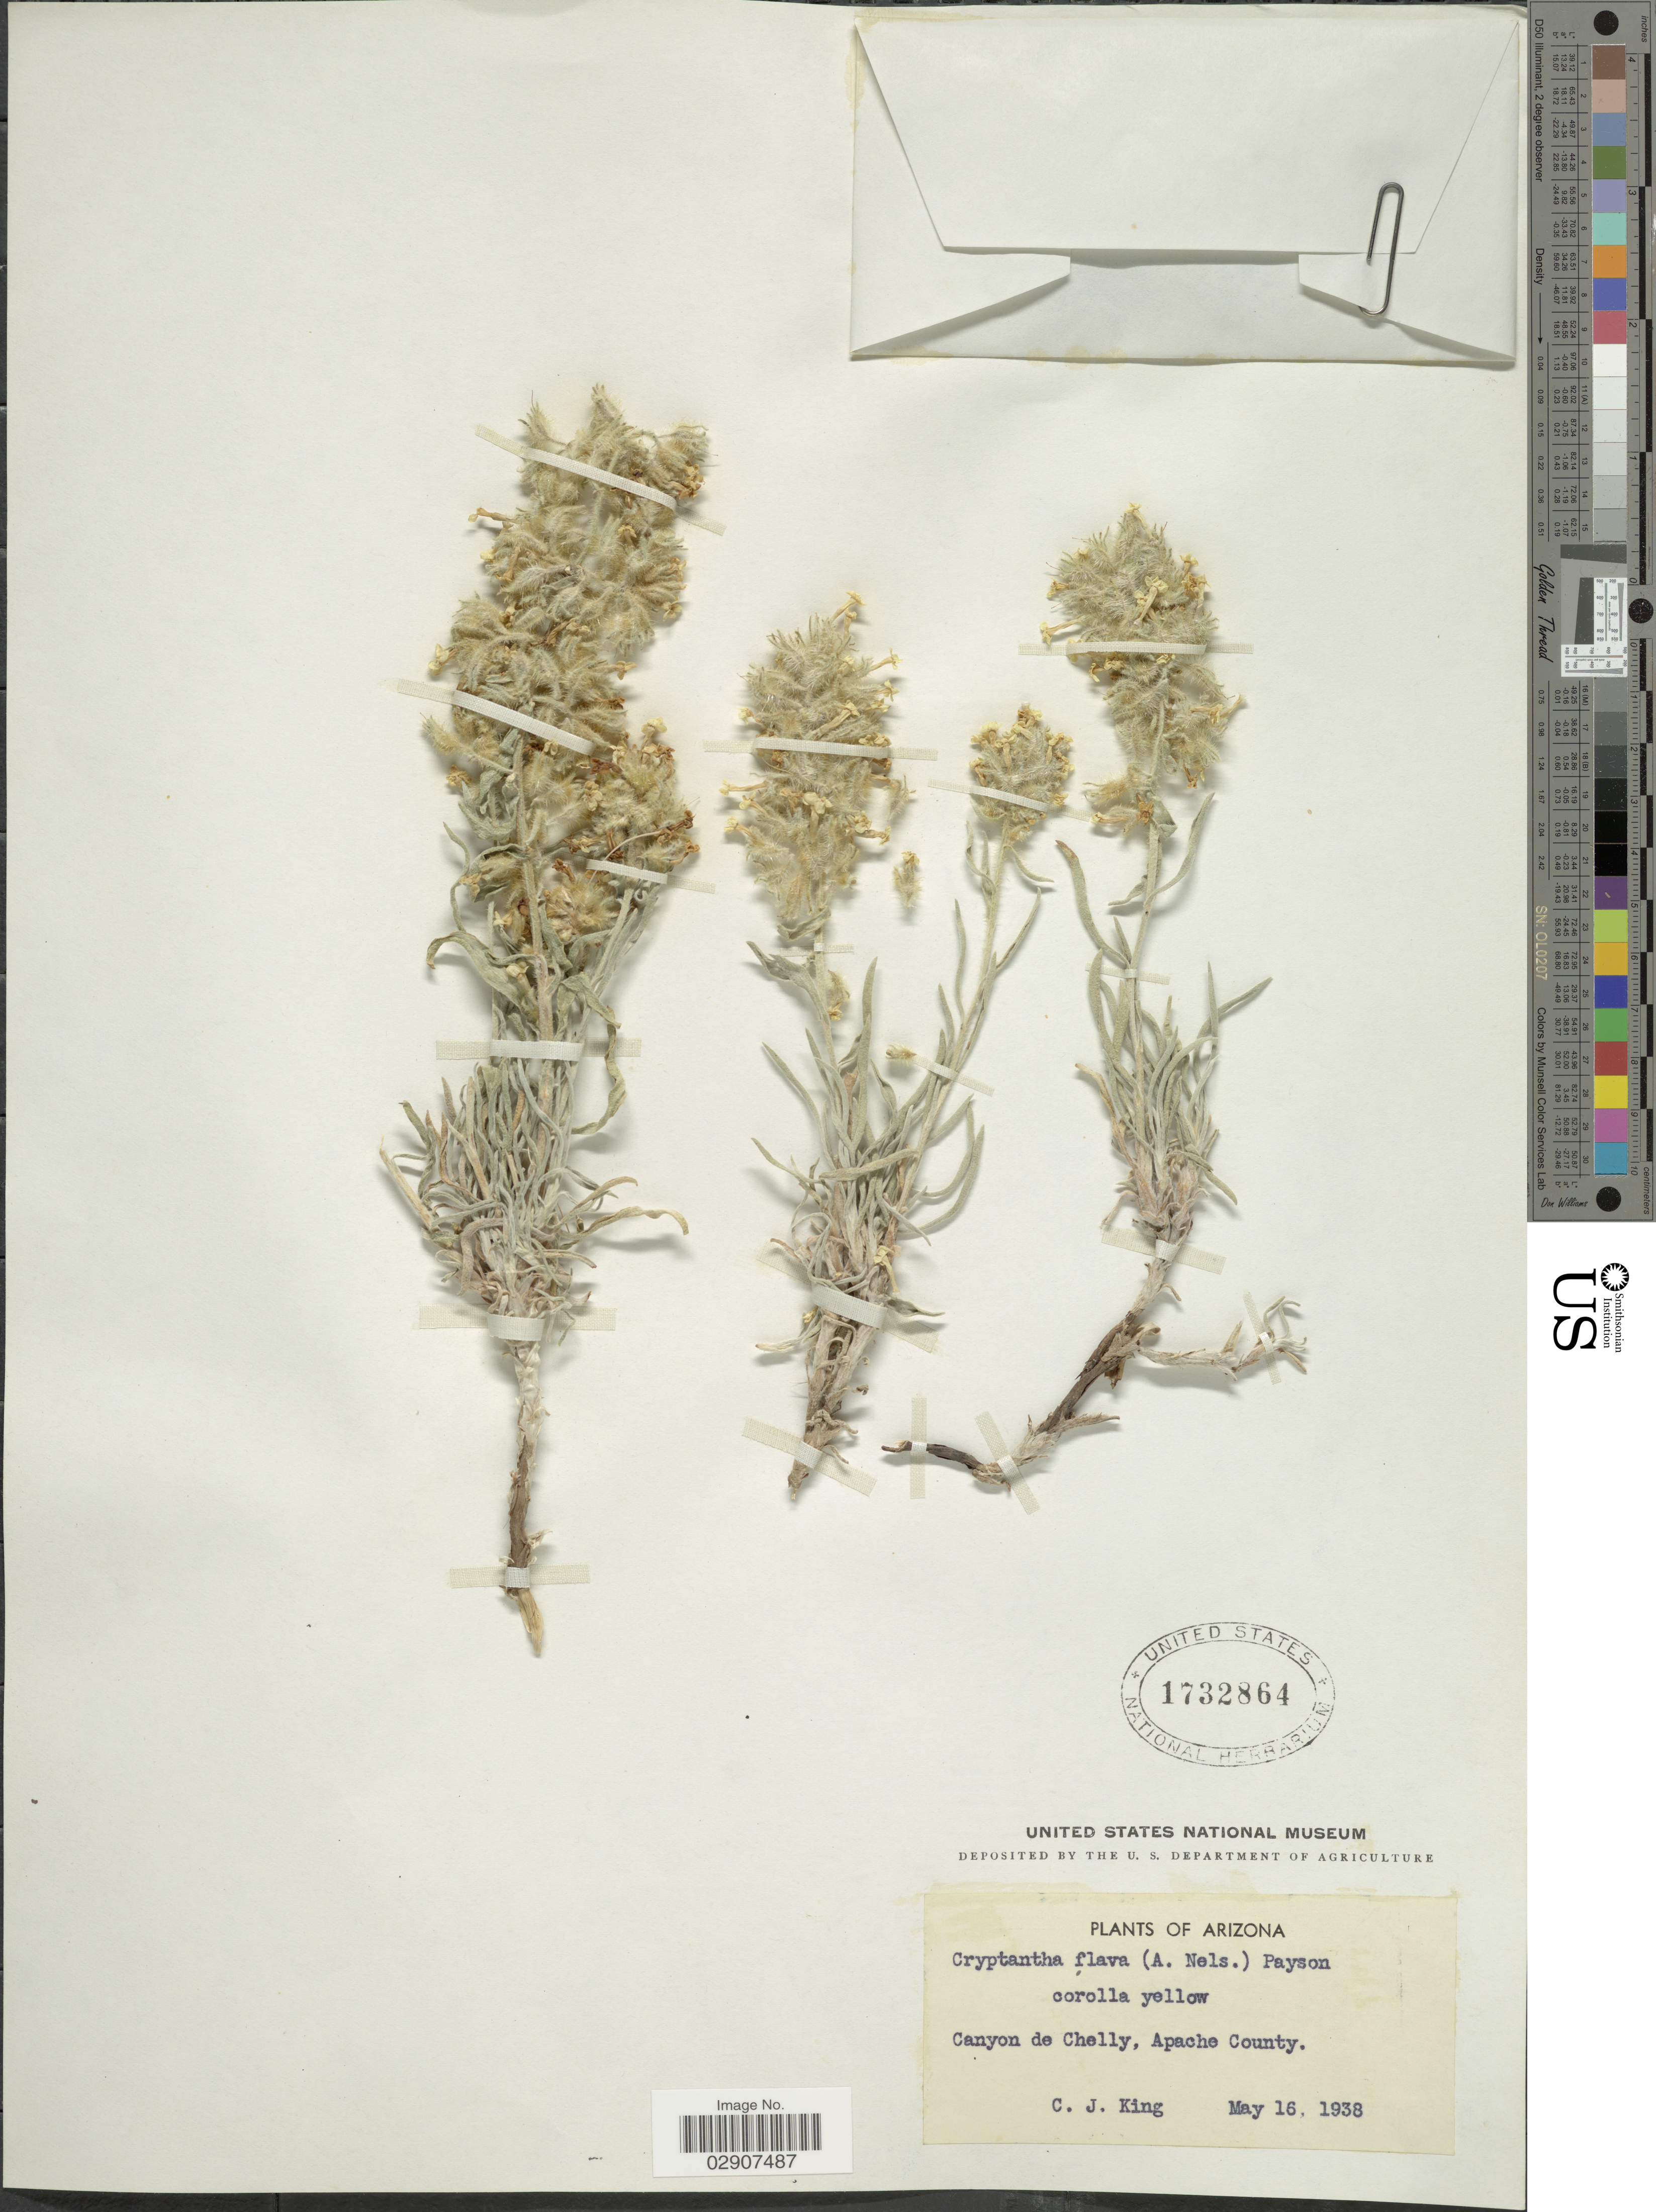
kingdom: Plantae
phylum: Tracheophyta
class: Magnoliopsida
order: Boraginales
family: Boraginaceae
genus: Cryptantha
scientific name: Cryptantha flava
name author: (A. Nelson) Payson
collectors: C. J. King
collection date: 1938-05-16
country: United States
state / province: Arizona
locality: Canyon de Chelly, Apache County.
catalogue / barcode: US 1732864